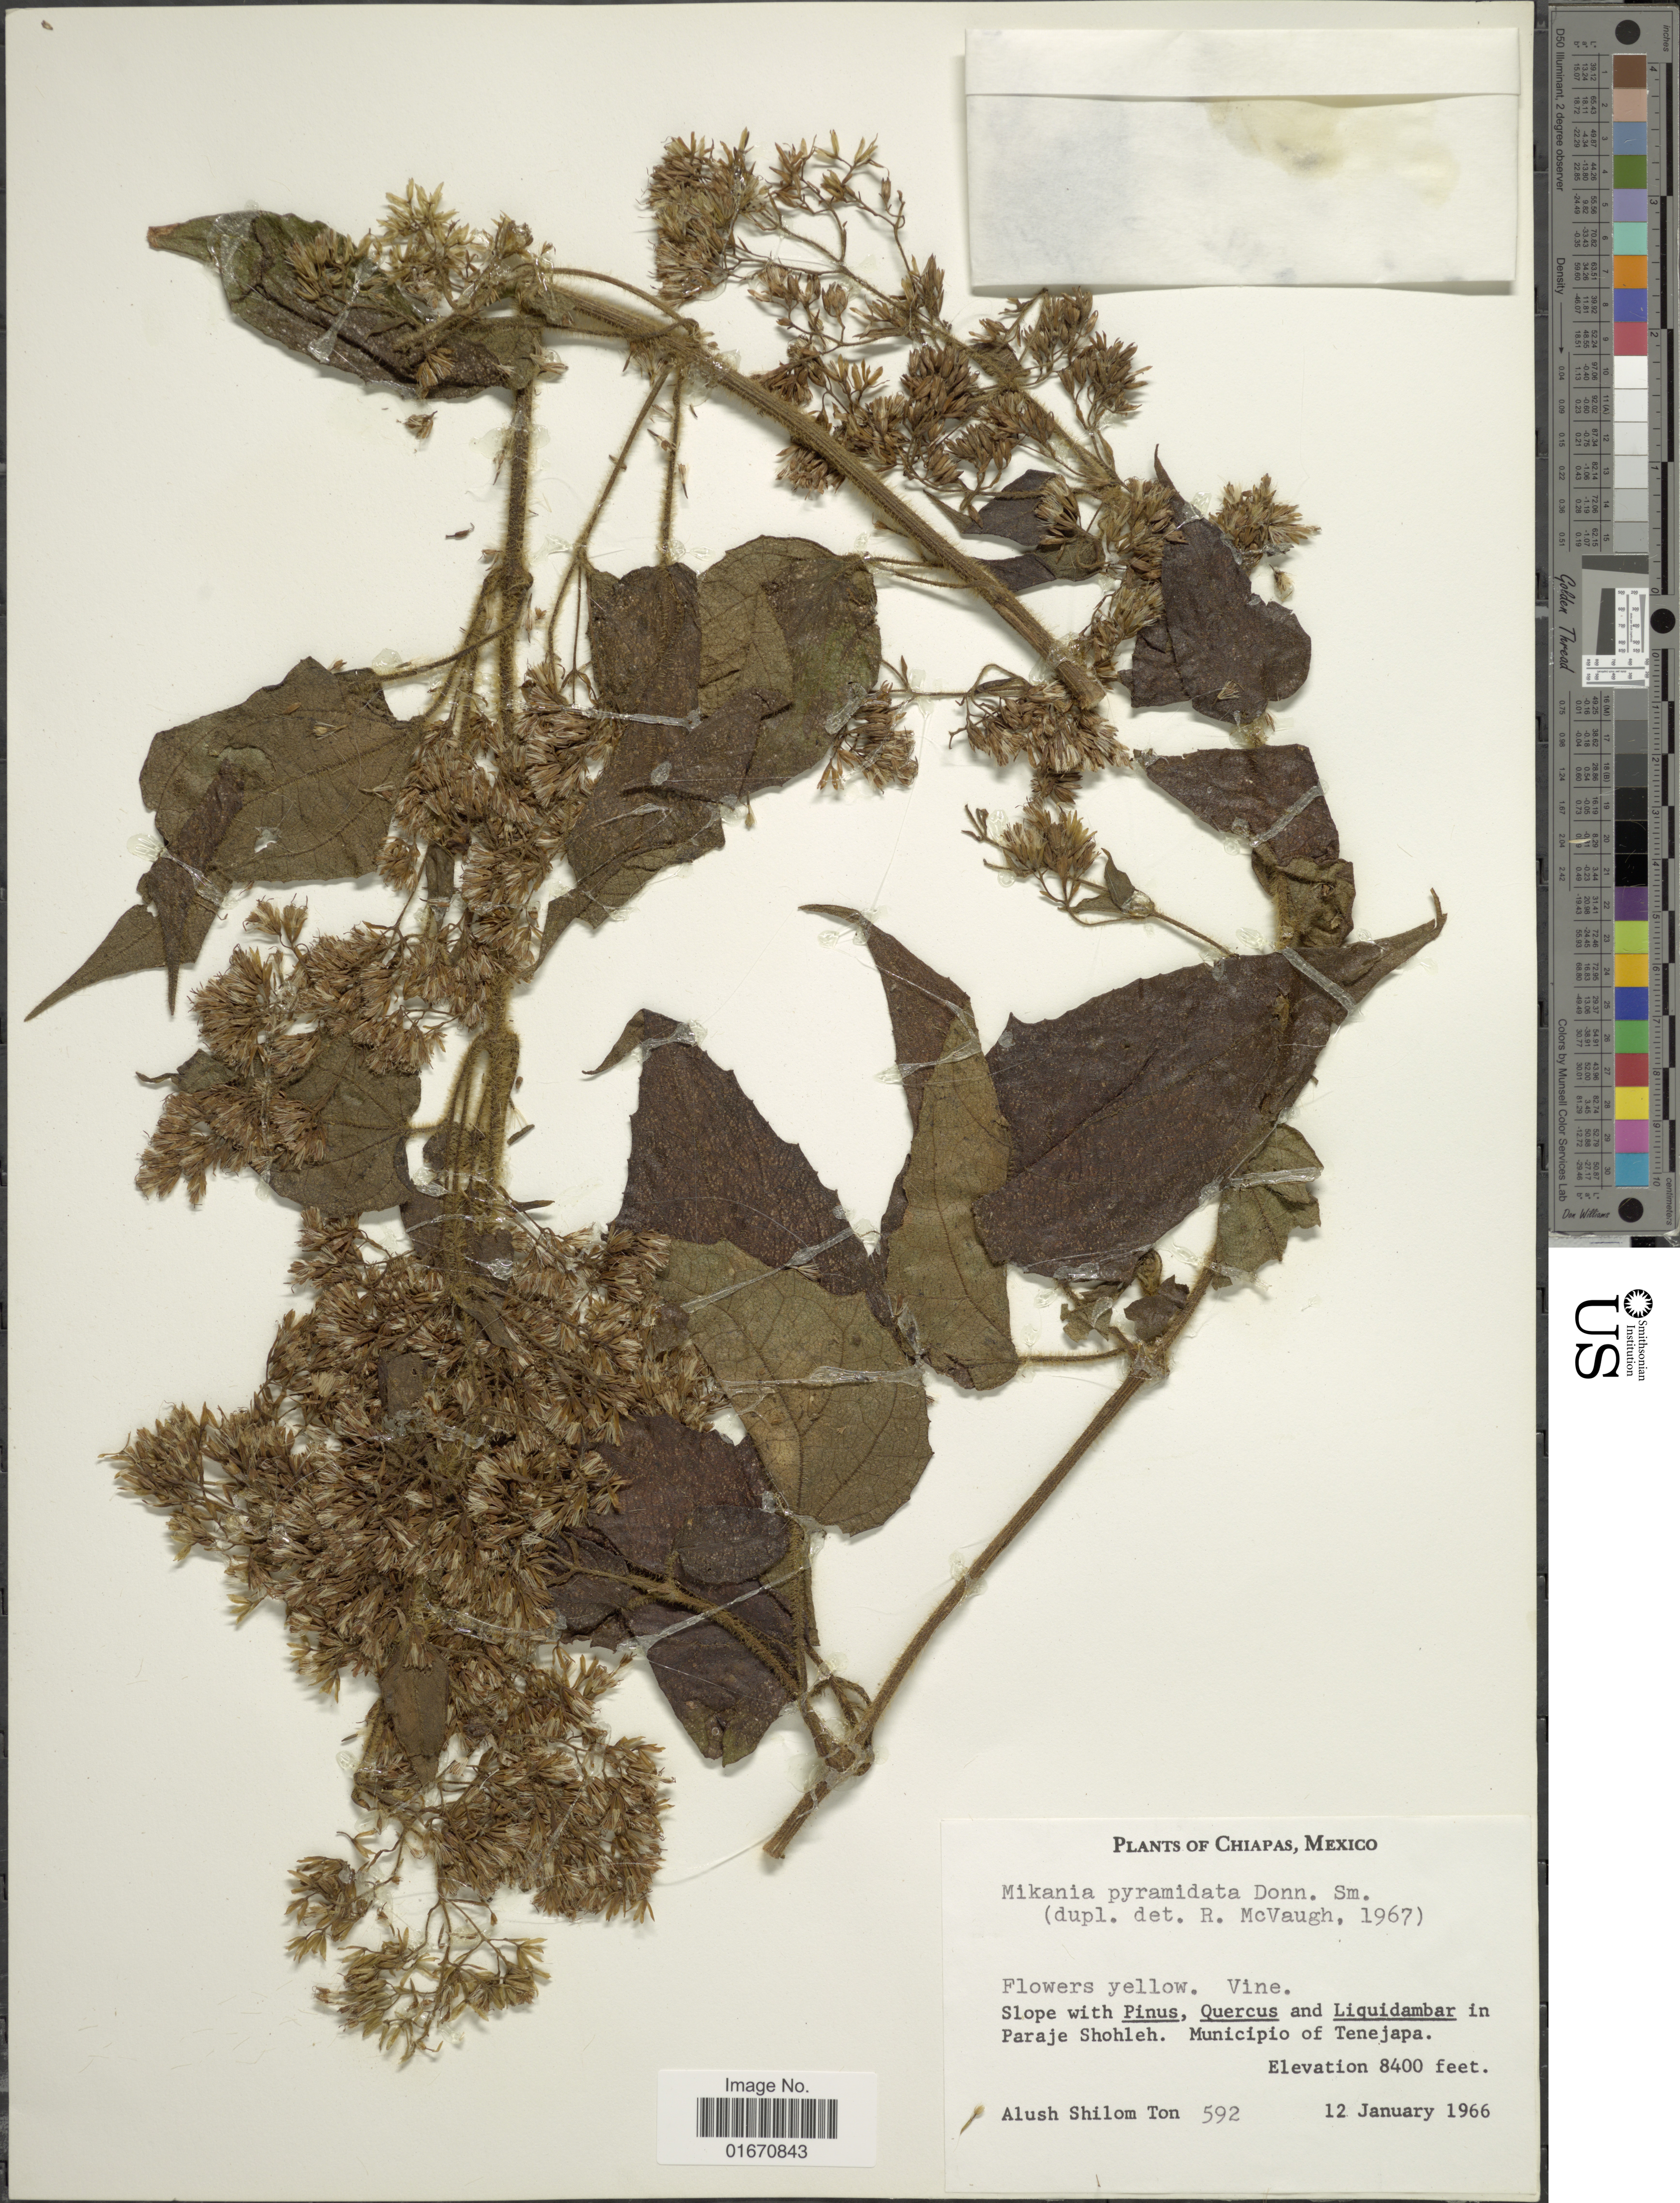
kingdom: Plantae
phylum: Tracheophyta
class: Magnoliopsida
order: Asterales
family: Asteraceae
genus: Mikania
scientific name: Mikania pyramidata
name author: Donn. Sm.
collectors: A. M. Ton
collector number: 592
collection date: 1966-01-12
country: Mexico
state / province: Chiapas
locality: Paraje Shohleh, Municipio of Tenejapa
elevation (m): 2560